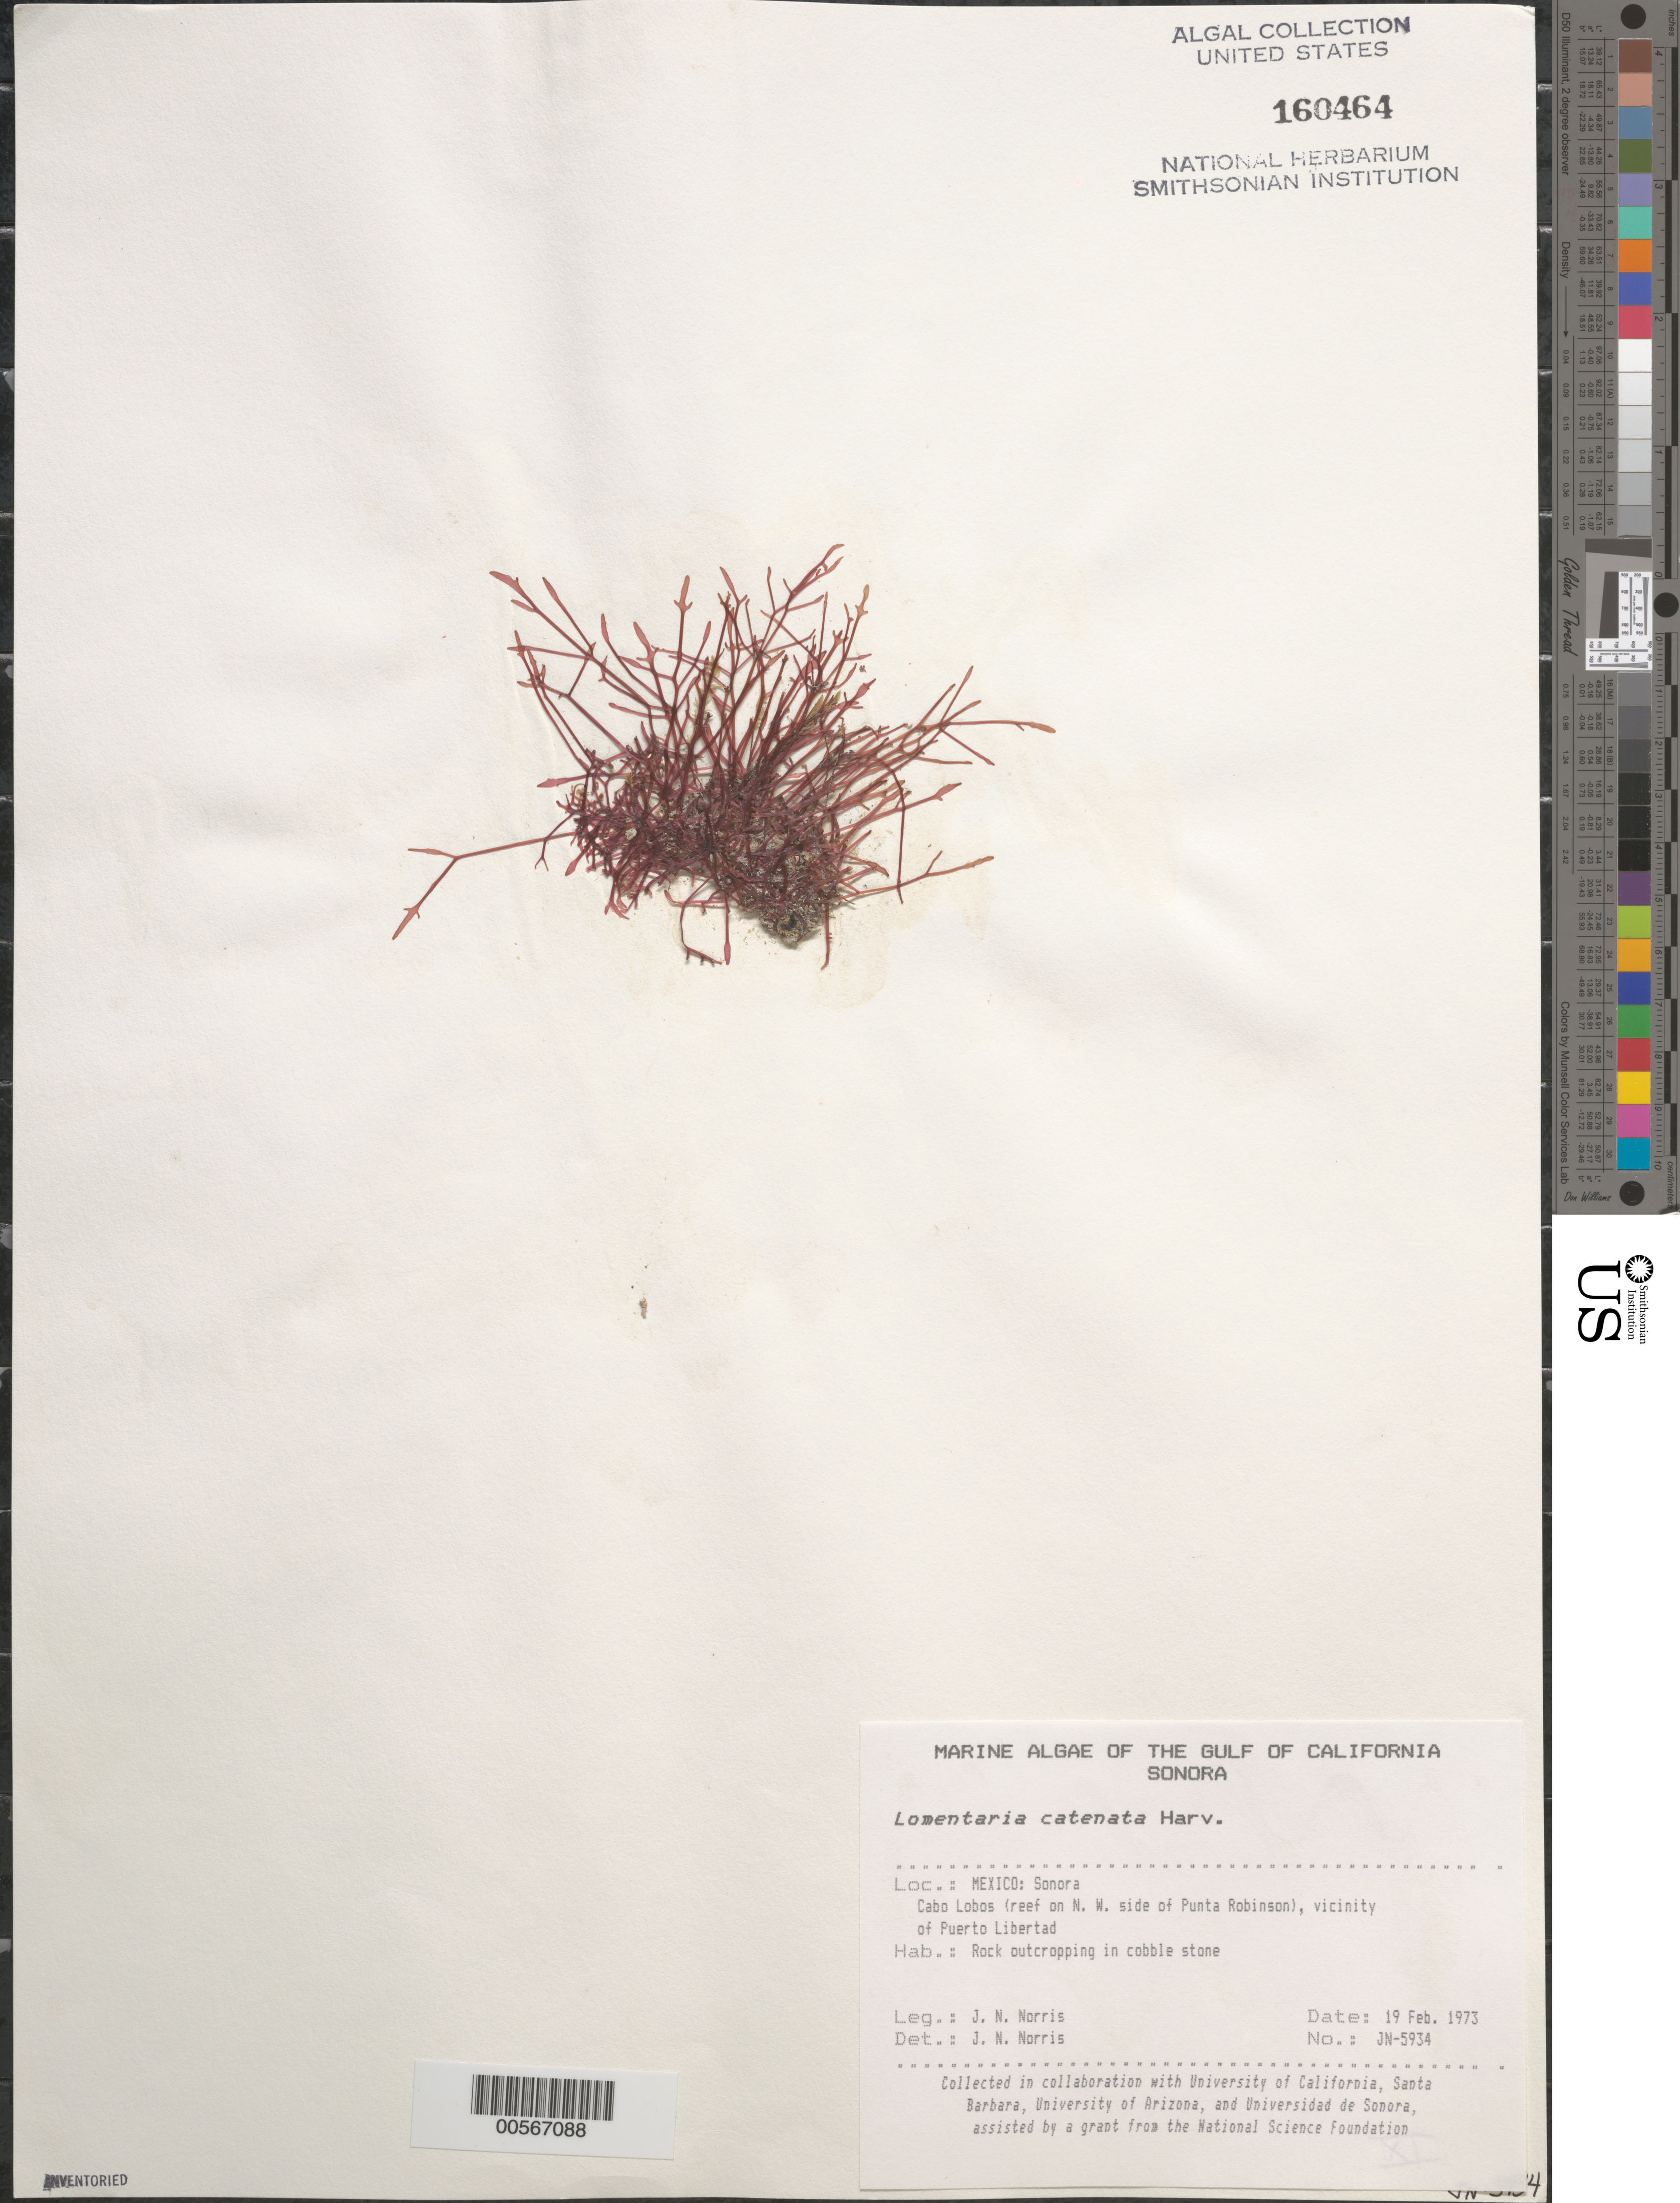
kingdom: Plantae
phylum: Rhodophyta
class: Florideophyceae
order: Rhodymeniales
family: Lomentariaceae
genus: Fushitsunagia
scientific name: Fushitsunagia catenata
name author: (Harv.) Filloramo & G.W. Saunders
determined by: Algae name updating Project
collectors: J. N. Norris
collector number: JN-5934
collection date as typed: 19 Feb 1973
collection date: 1973-02-19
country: Mexico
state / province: Sonora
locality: Cabo Lobos, northwest Punta Robinson, Puerto Libertad area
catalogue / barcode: US 160464